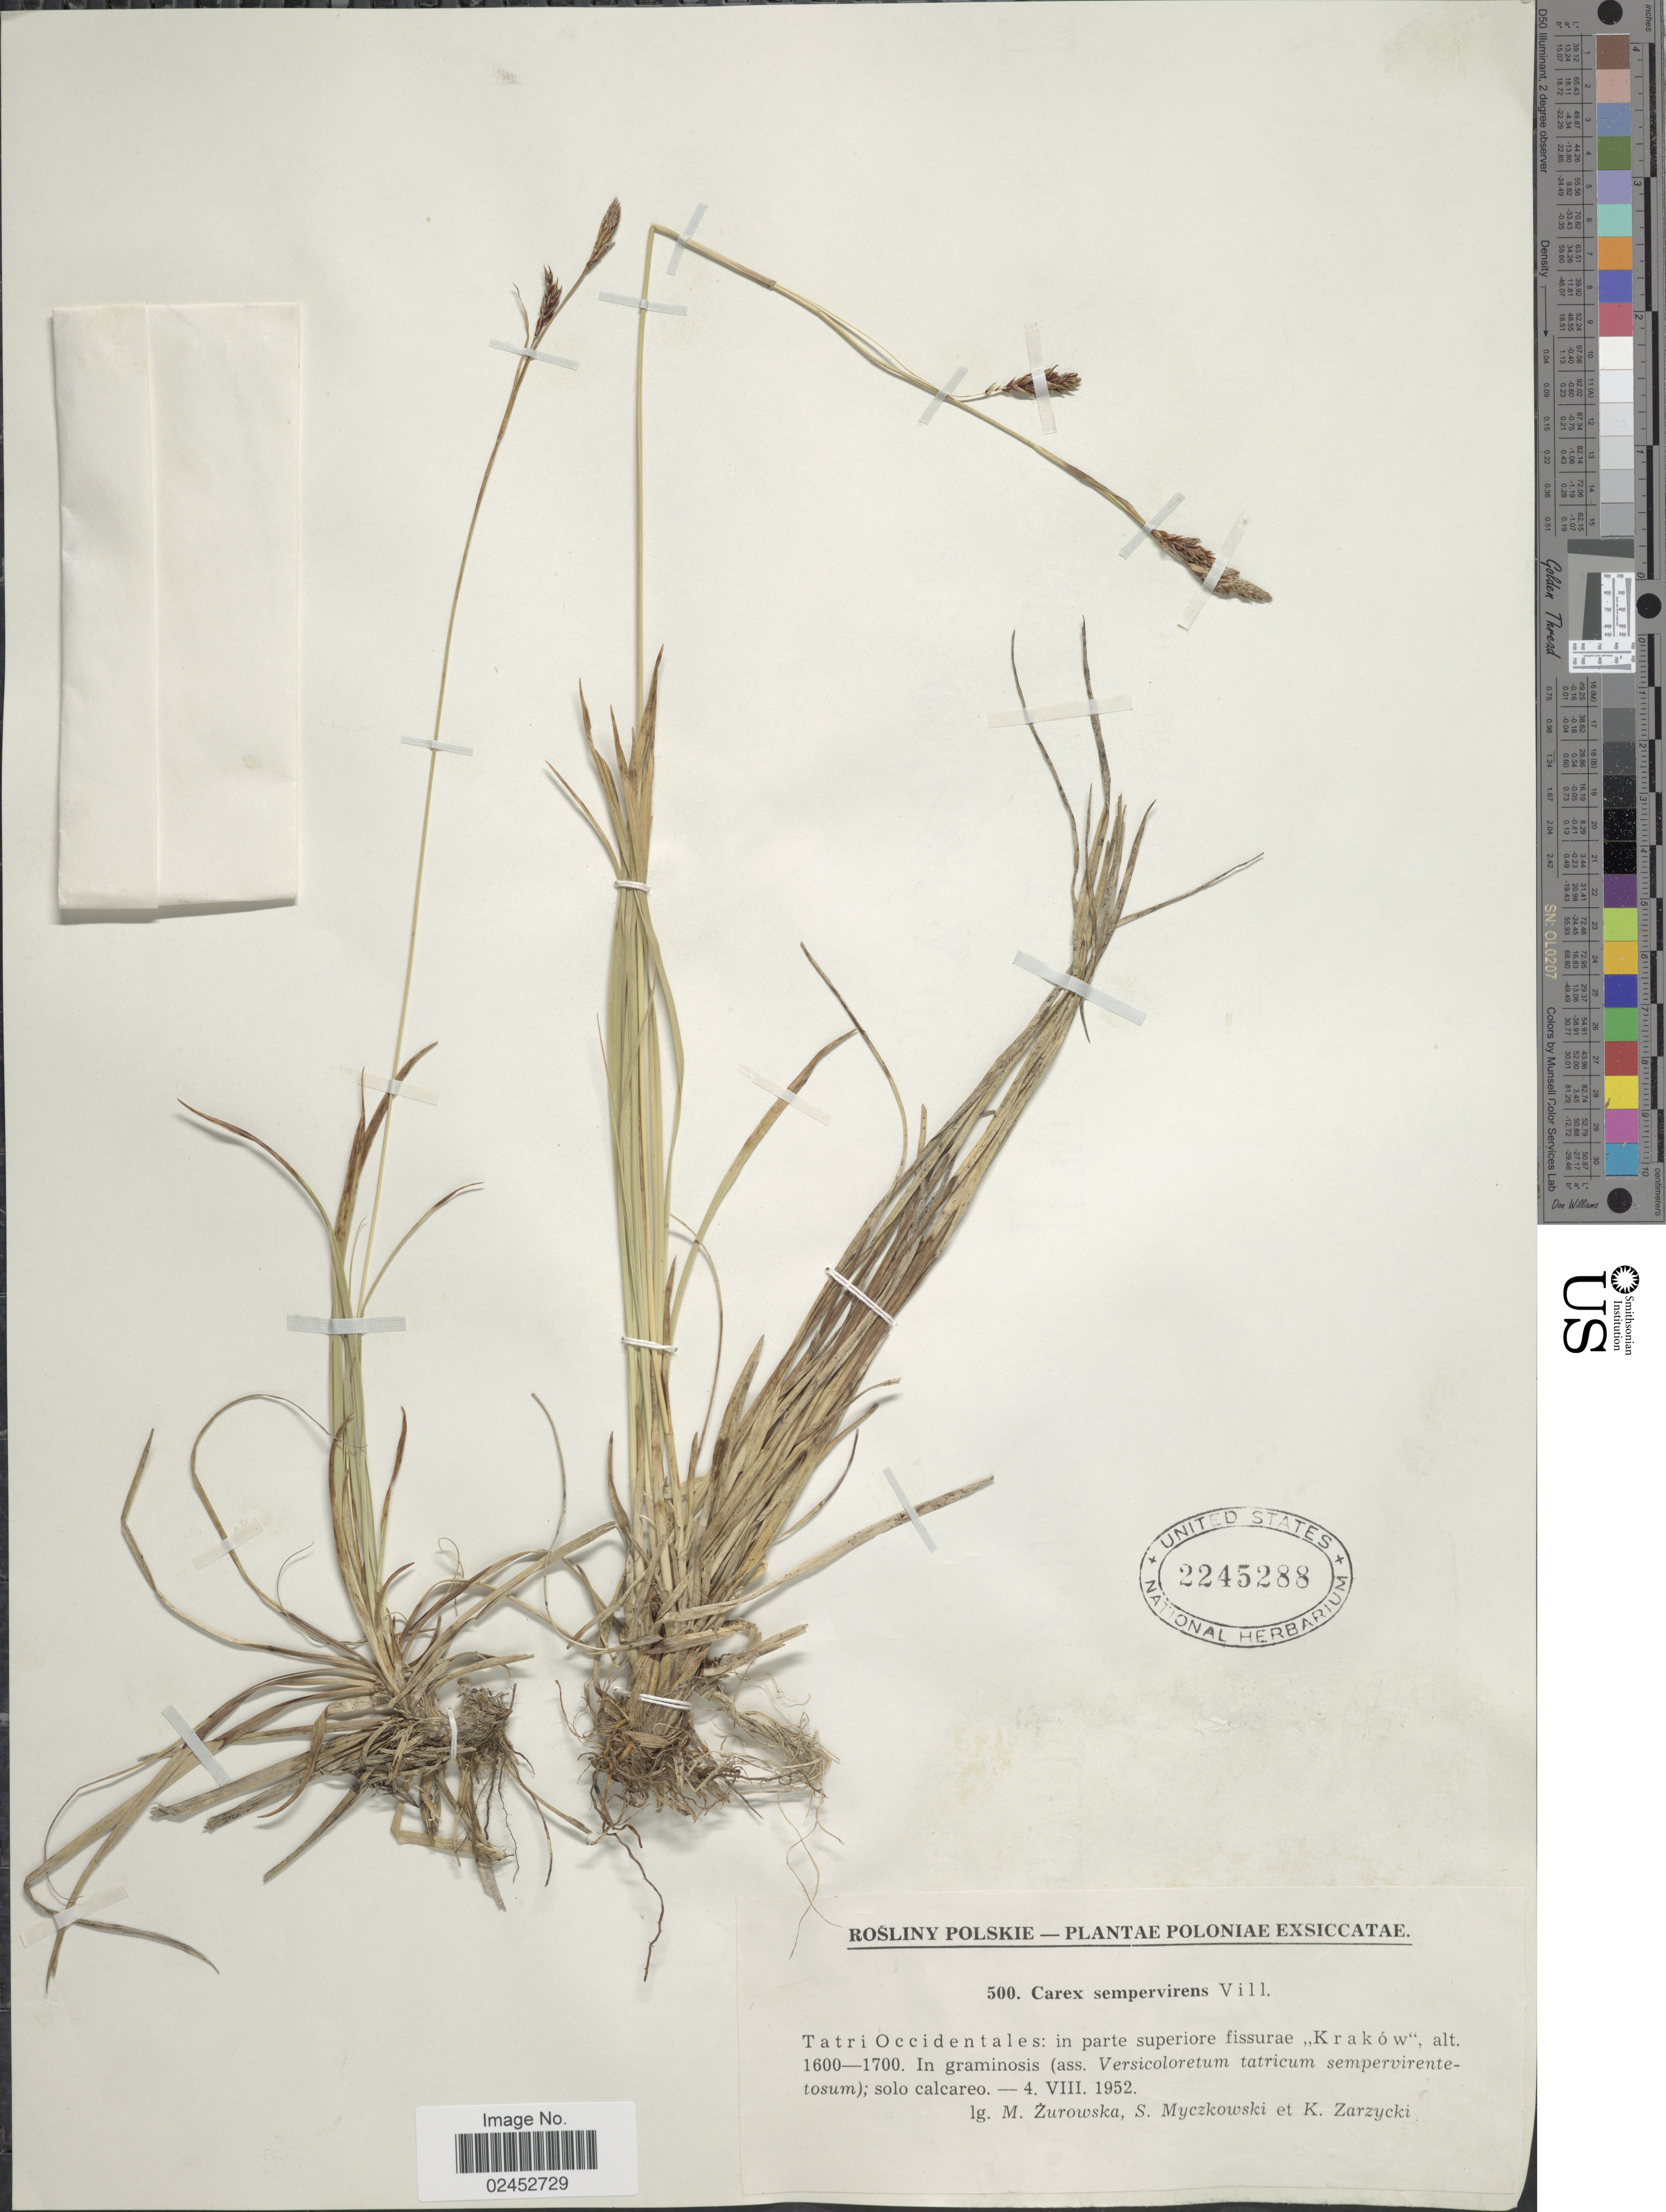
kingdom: Plantae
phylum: Tracheophyta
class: Liliopsida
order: Poales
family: Cyperaceae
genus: Carex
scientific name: Carex sempervirens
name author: Vill.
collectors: M. Zurowska, S. Myczkowski & K. Zarzycki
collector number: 500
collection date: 1952-08-04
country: Poland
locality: Poloniae, Tatri Occidentales: in parte superiore fissurae "Krakow", in graminosis.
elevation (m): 1600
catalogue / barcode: US 2245288